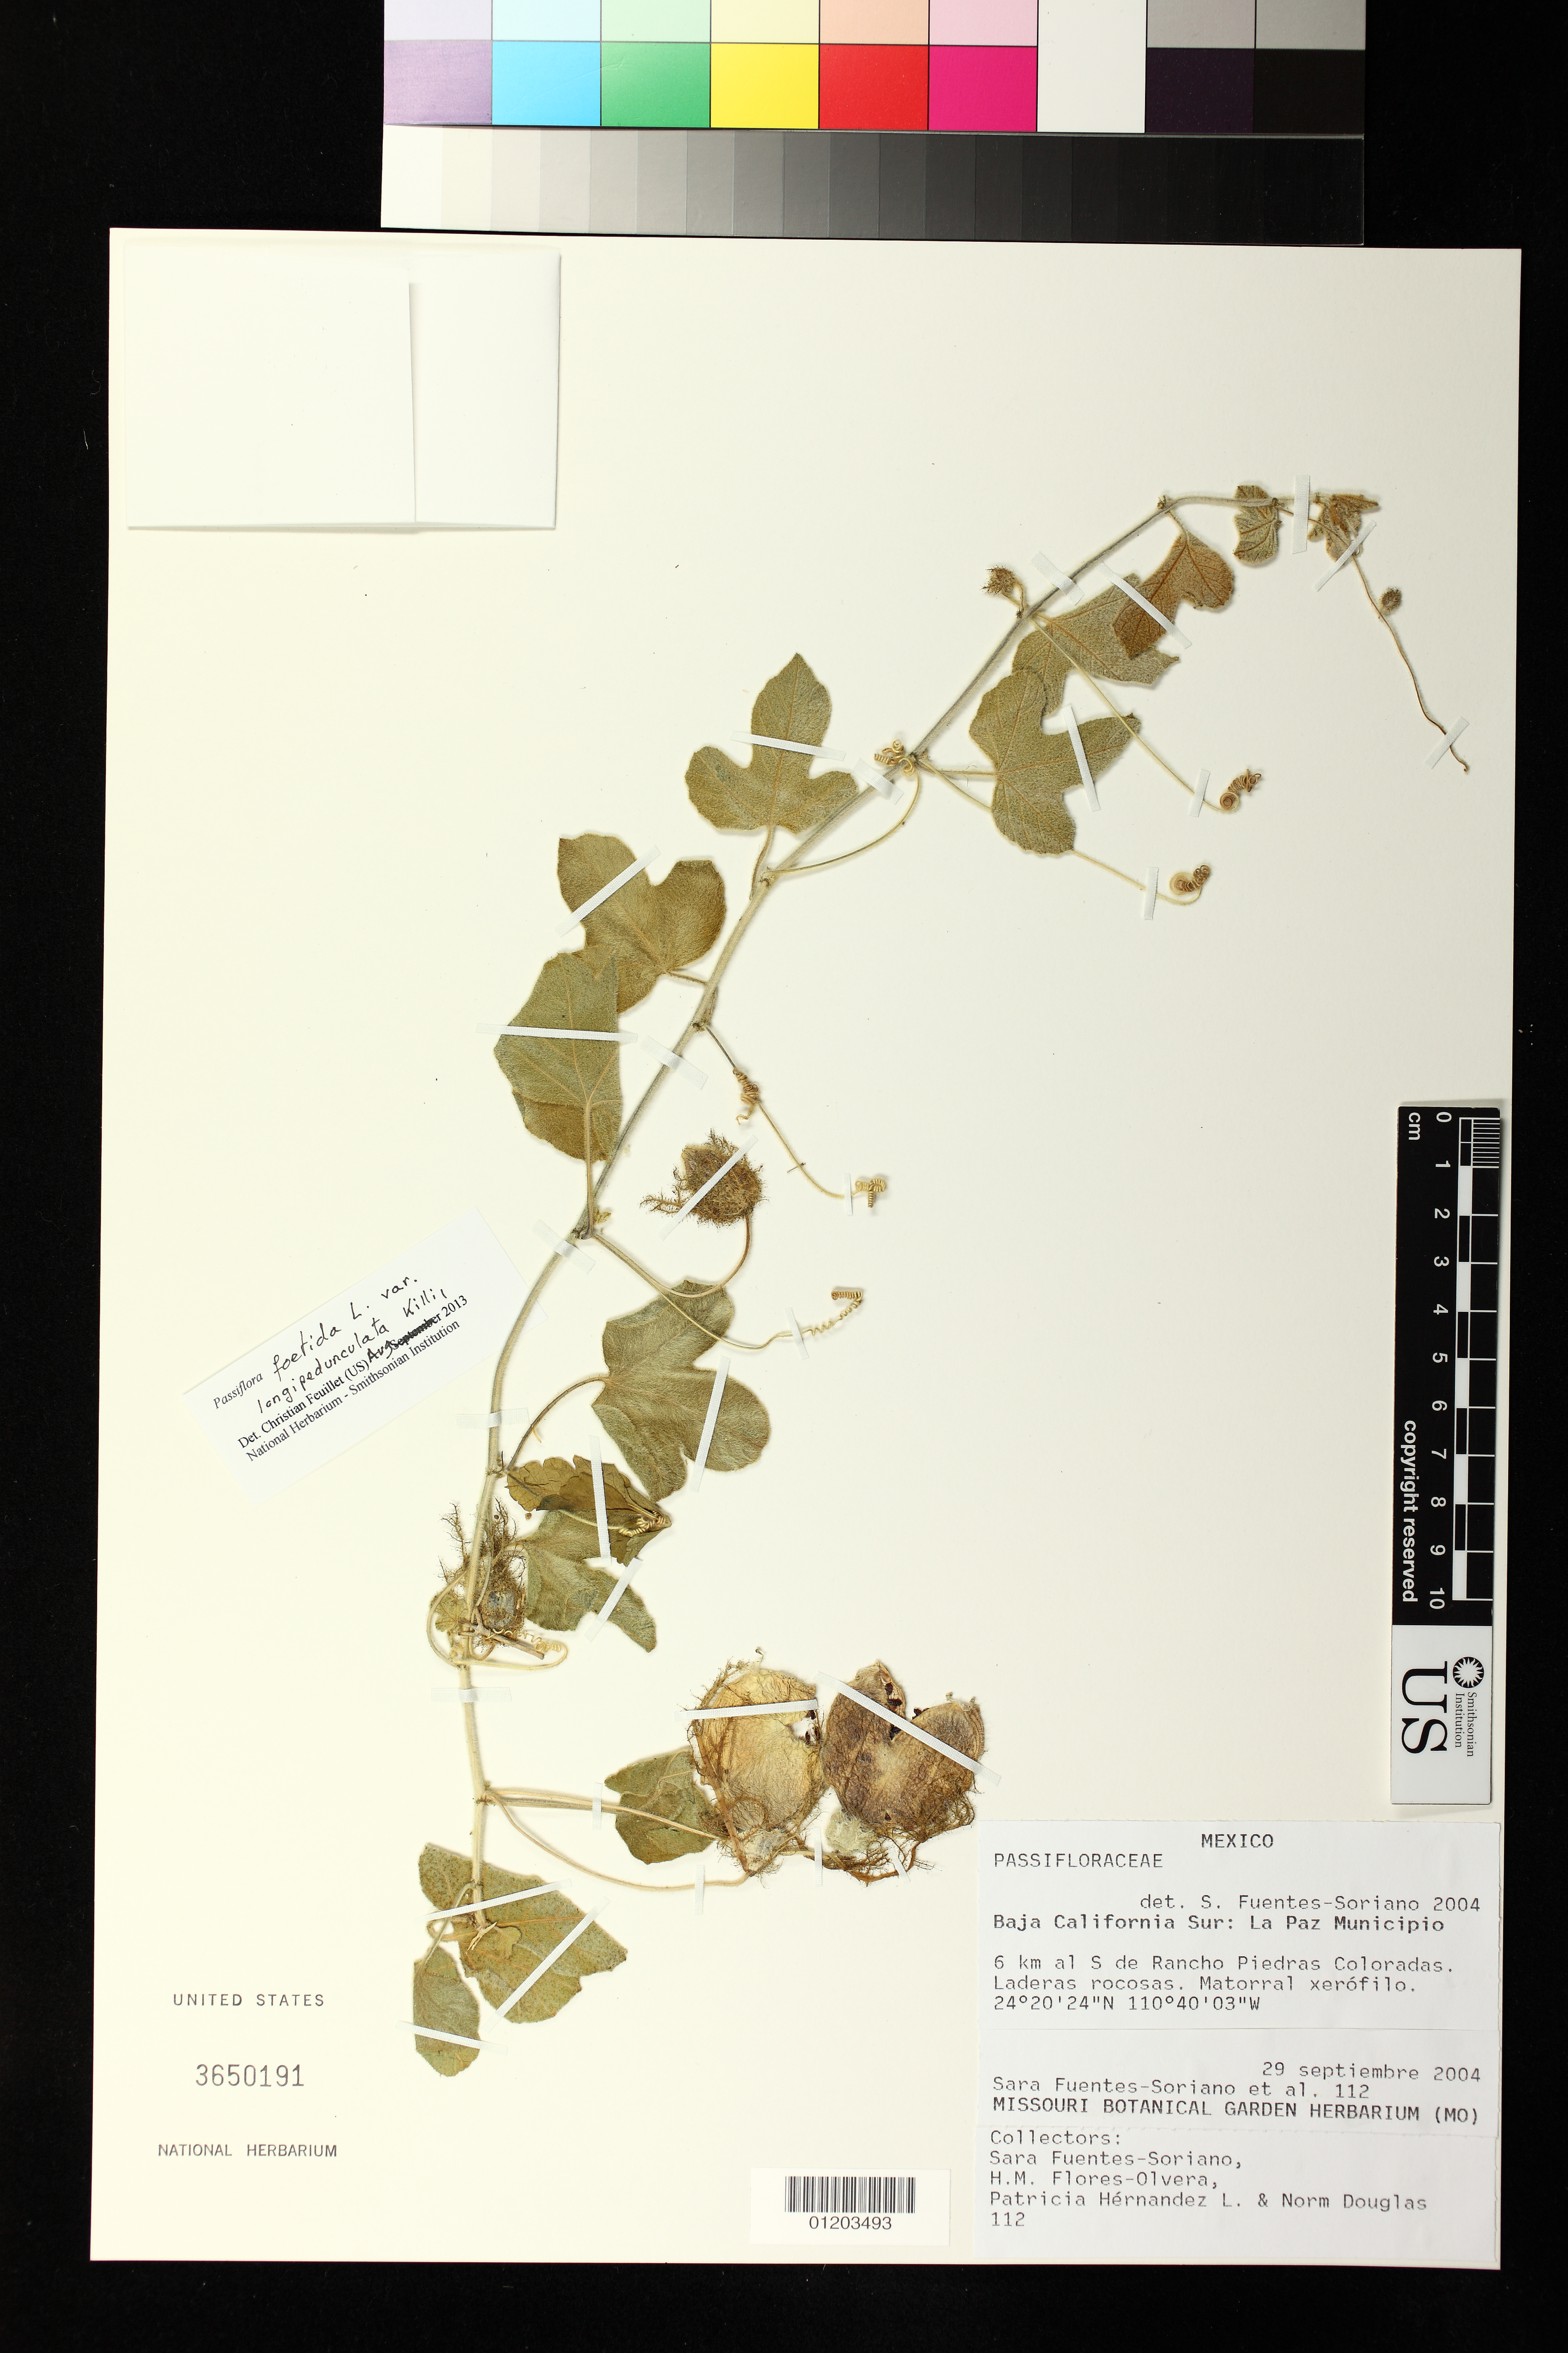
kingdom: Plantae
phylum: Tracheophyta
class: Magnoliopsida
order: Malpighiales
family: Passifloraceae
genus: Passiflora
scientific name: Passiflora fruticosa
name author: Killip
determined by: Svoboda, Harlan T., (NA), US Department of Agriculture (UNITED STATES)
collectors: S. Fuentes Soriano, H. Flores Olvera, P. Hernández & N. Douglas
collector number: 112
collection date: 2004-09-29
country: Mexico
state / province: Baja California Sur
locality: La Paz, 6 km al S de Rancho Piedras Coloradas. Laderas rocosas. Matorral xerófilo.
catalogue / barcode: US 3650191